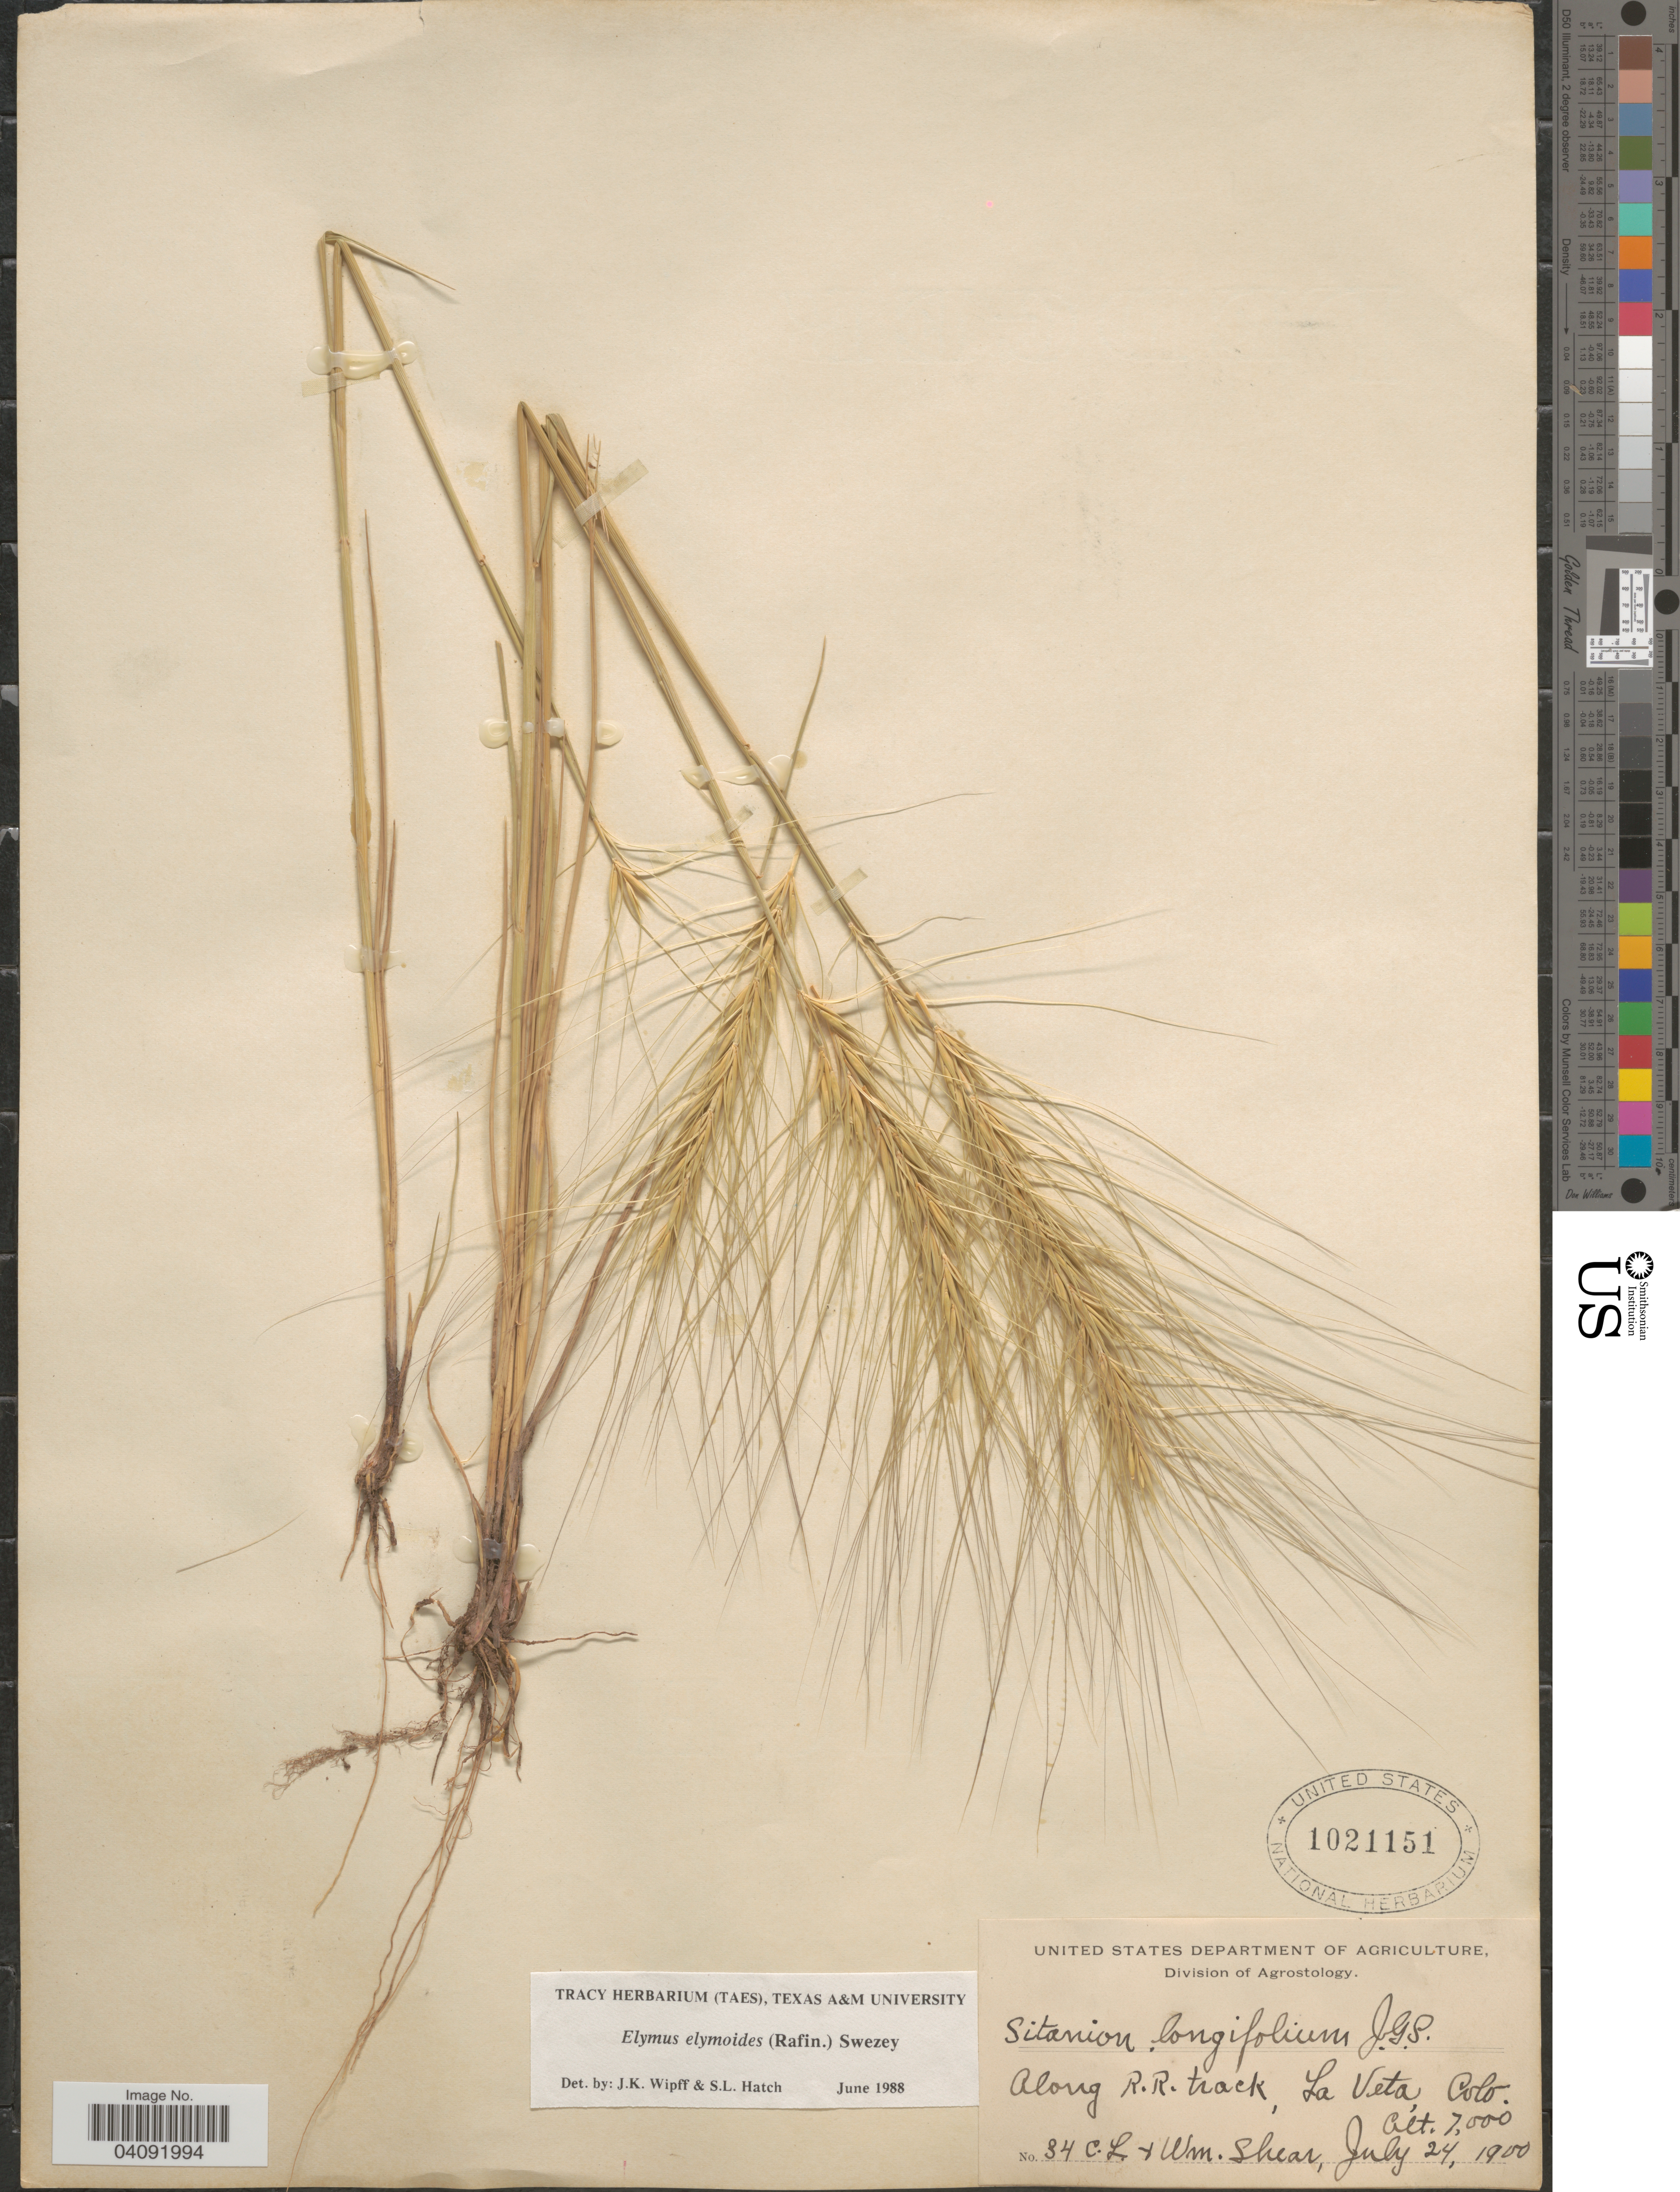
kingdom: Plantae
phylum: Tracheophyta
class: Liliopsida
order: Poales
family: Poaceae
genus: Elymus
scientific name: Elymus elymoides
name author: (Raf.) Swezey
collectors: C. L. Shear & W. Shear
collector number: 34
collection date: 1900-07-24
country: United States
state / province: Colorado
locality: Along R.R. track, La Veta.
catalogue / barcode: US 1021151